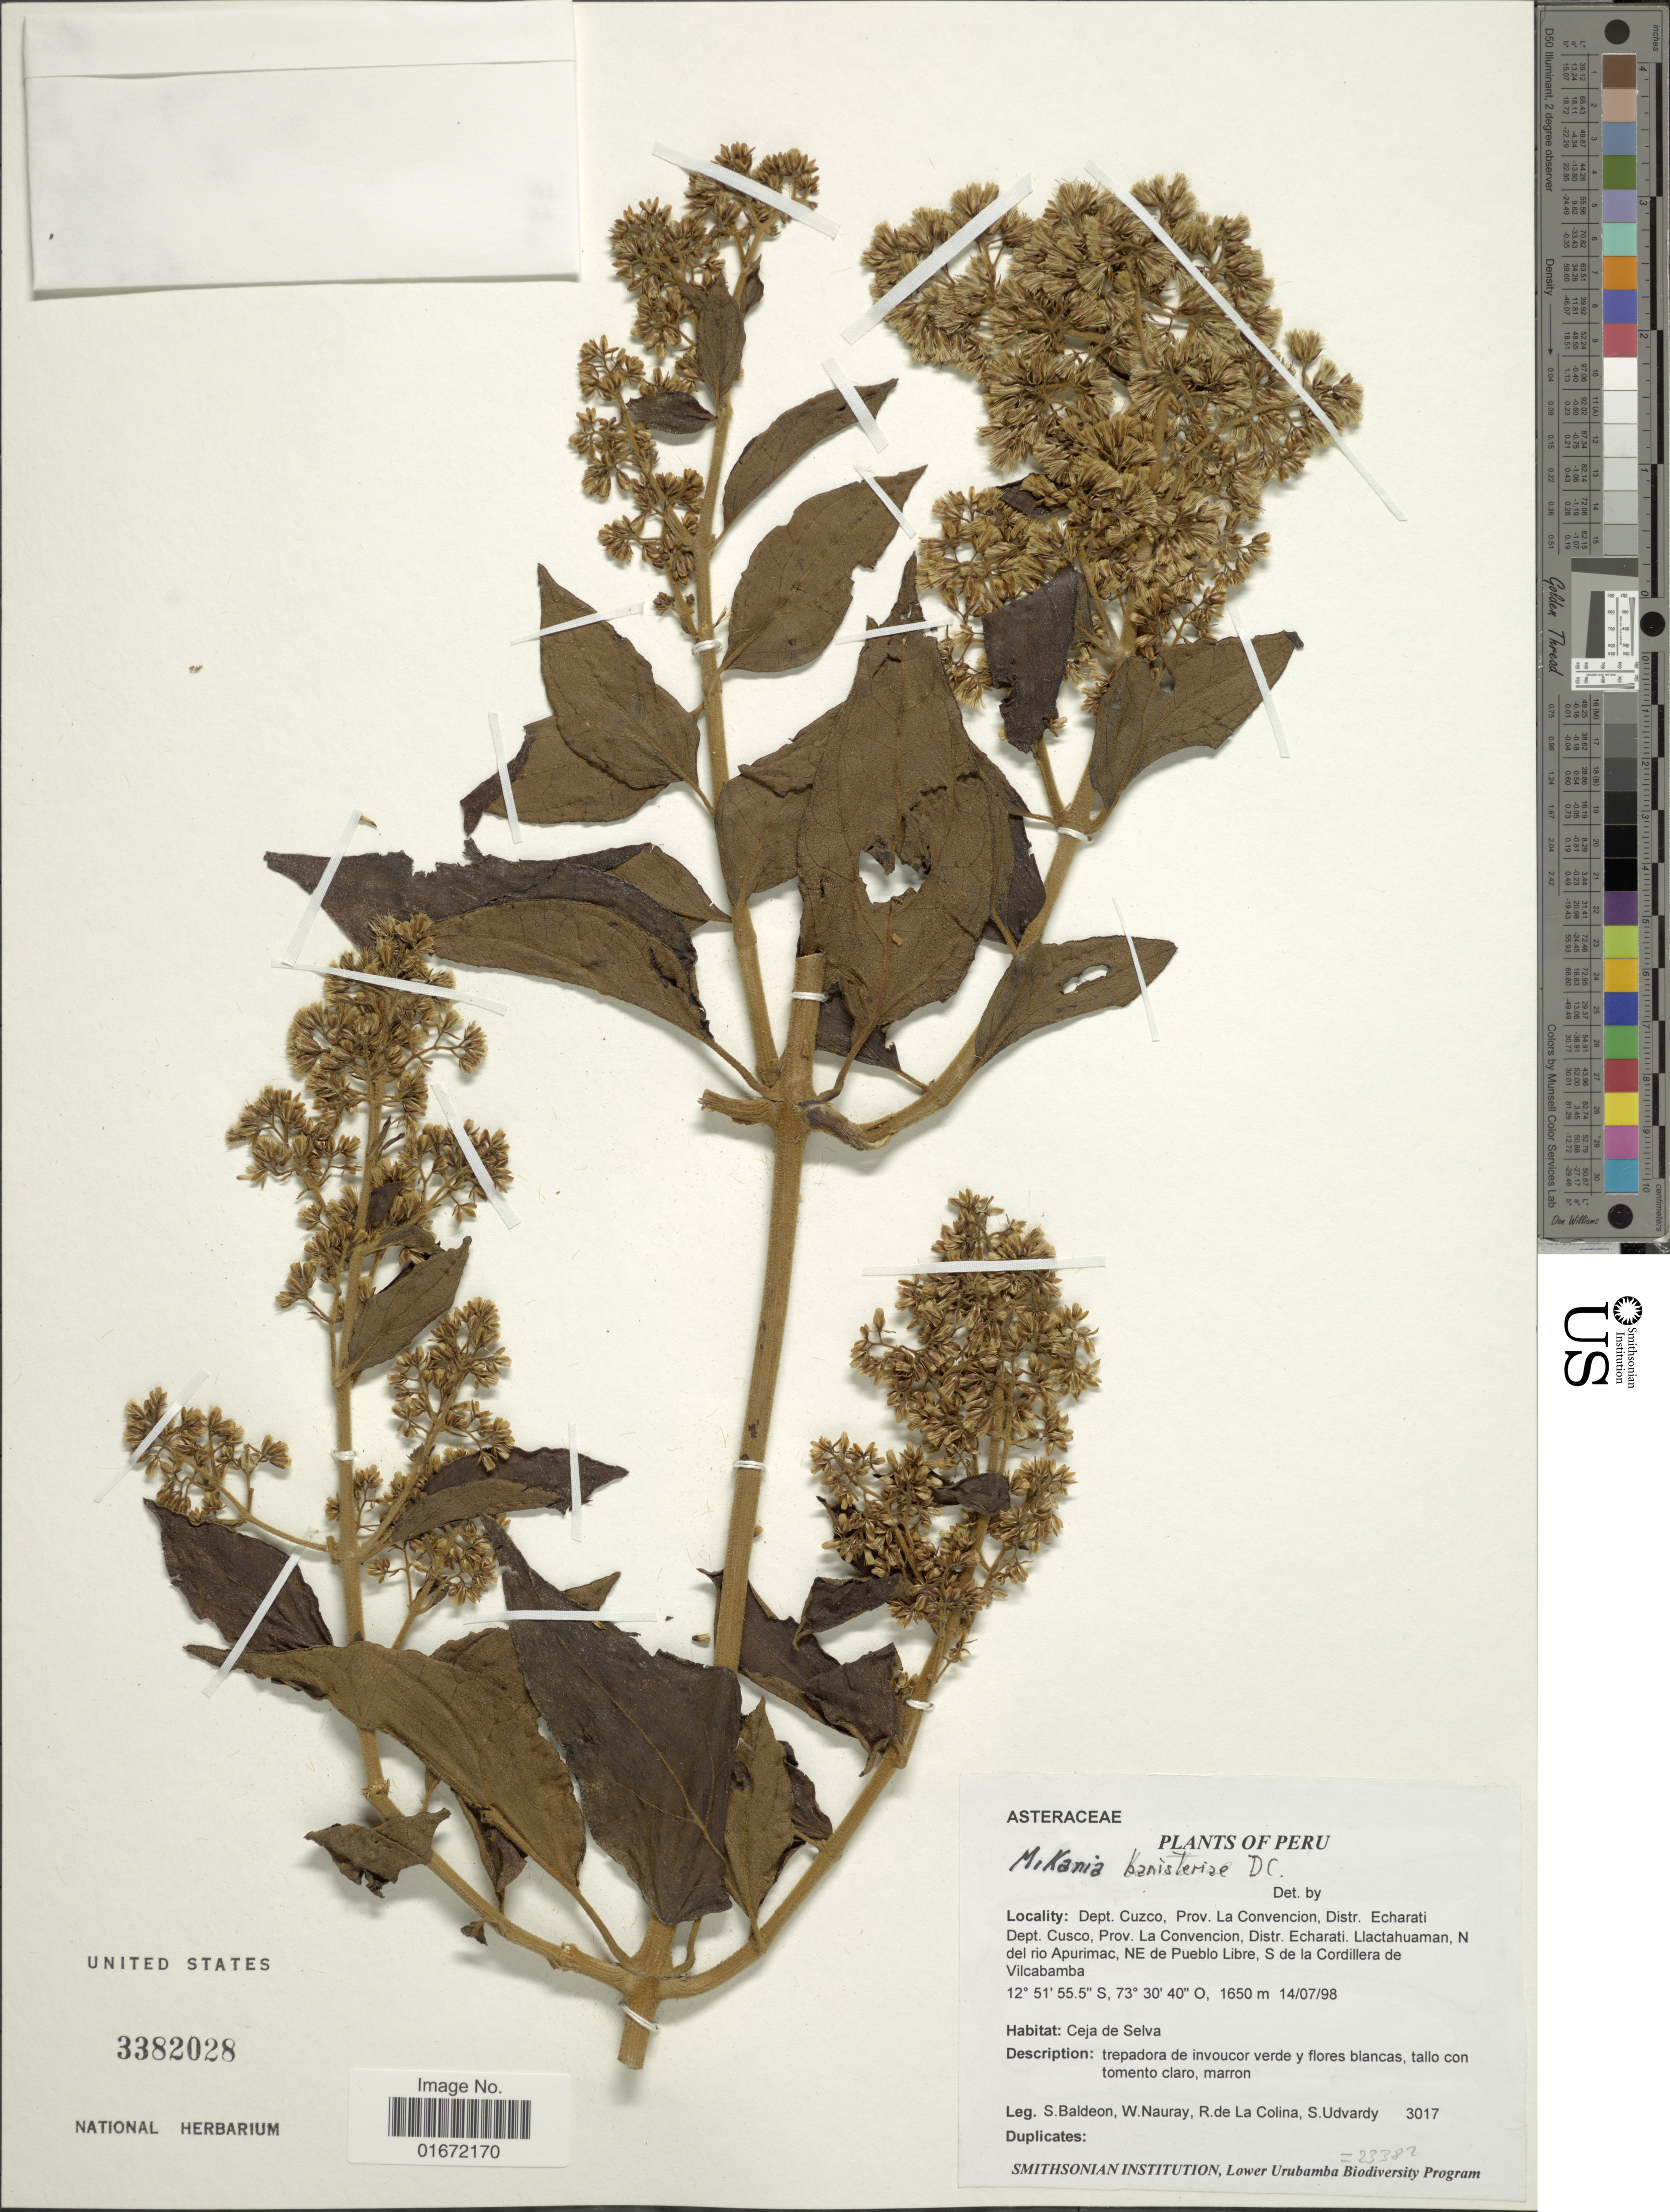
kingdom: Plantae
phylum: Tracheophyta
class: Magnoliopsida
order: Asterales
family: Asteraceae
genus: Mikania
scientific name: Mikania banisteriae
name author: DC.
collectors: S. Baldeon, W. Nauray, R. Colina & S. Udvardy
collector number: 3017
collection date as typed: Transcribed d/m/y: 14/7/98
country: Peru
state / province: Cusco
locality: Dept. Cuzco, Prov. La Convencion, Distr. Echarati. Dept. Cusco, Prov. La Convencion, Distr. Echarati. Llactahuaman, N del rio Apurimac, NE de pueblo Libre, S de la Cordillera de Vilcabamba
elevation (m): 1650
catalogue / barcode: US 3382028